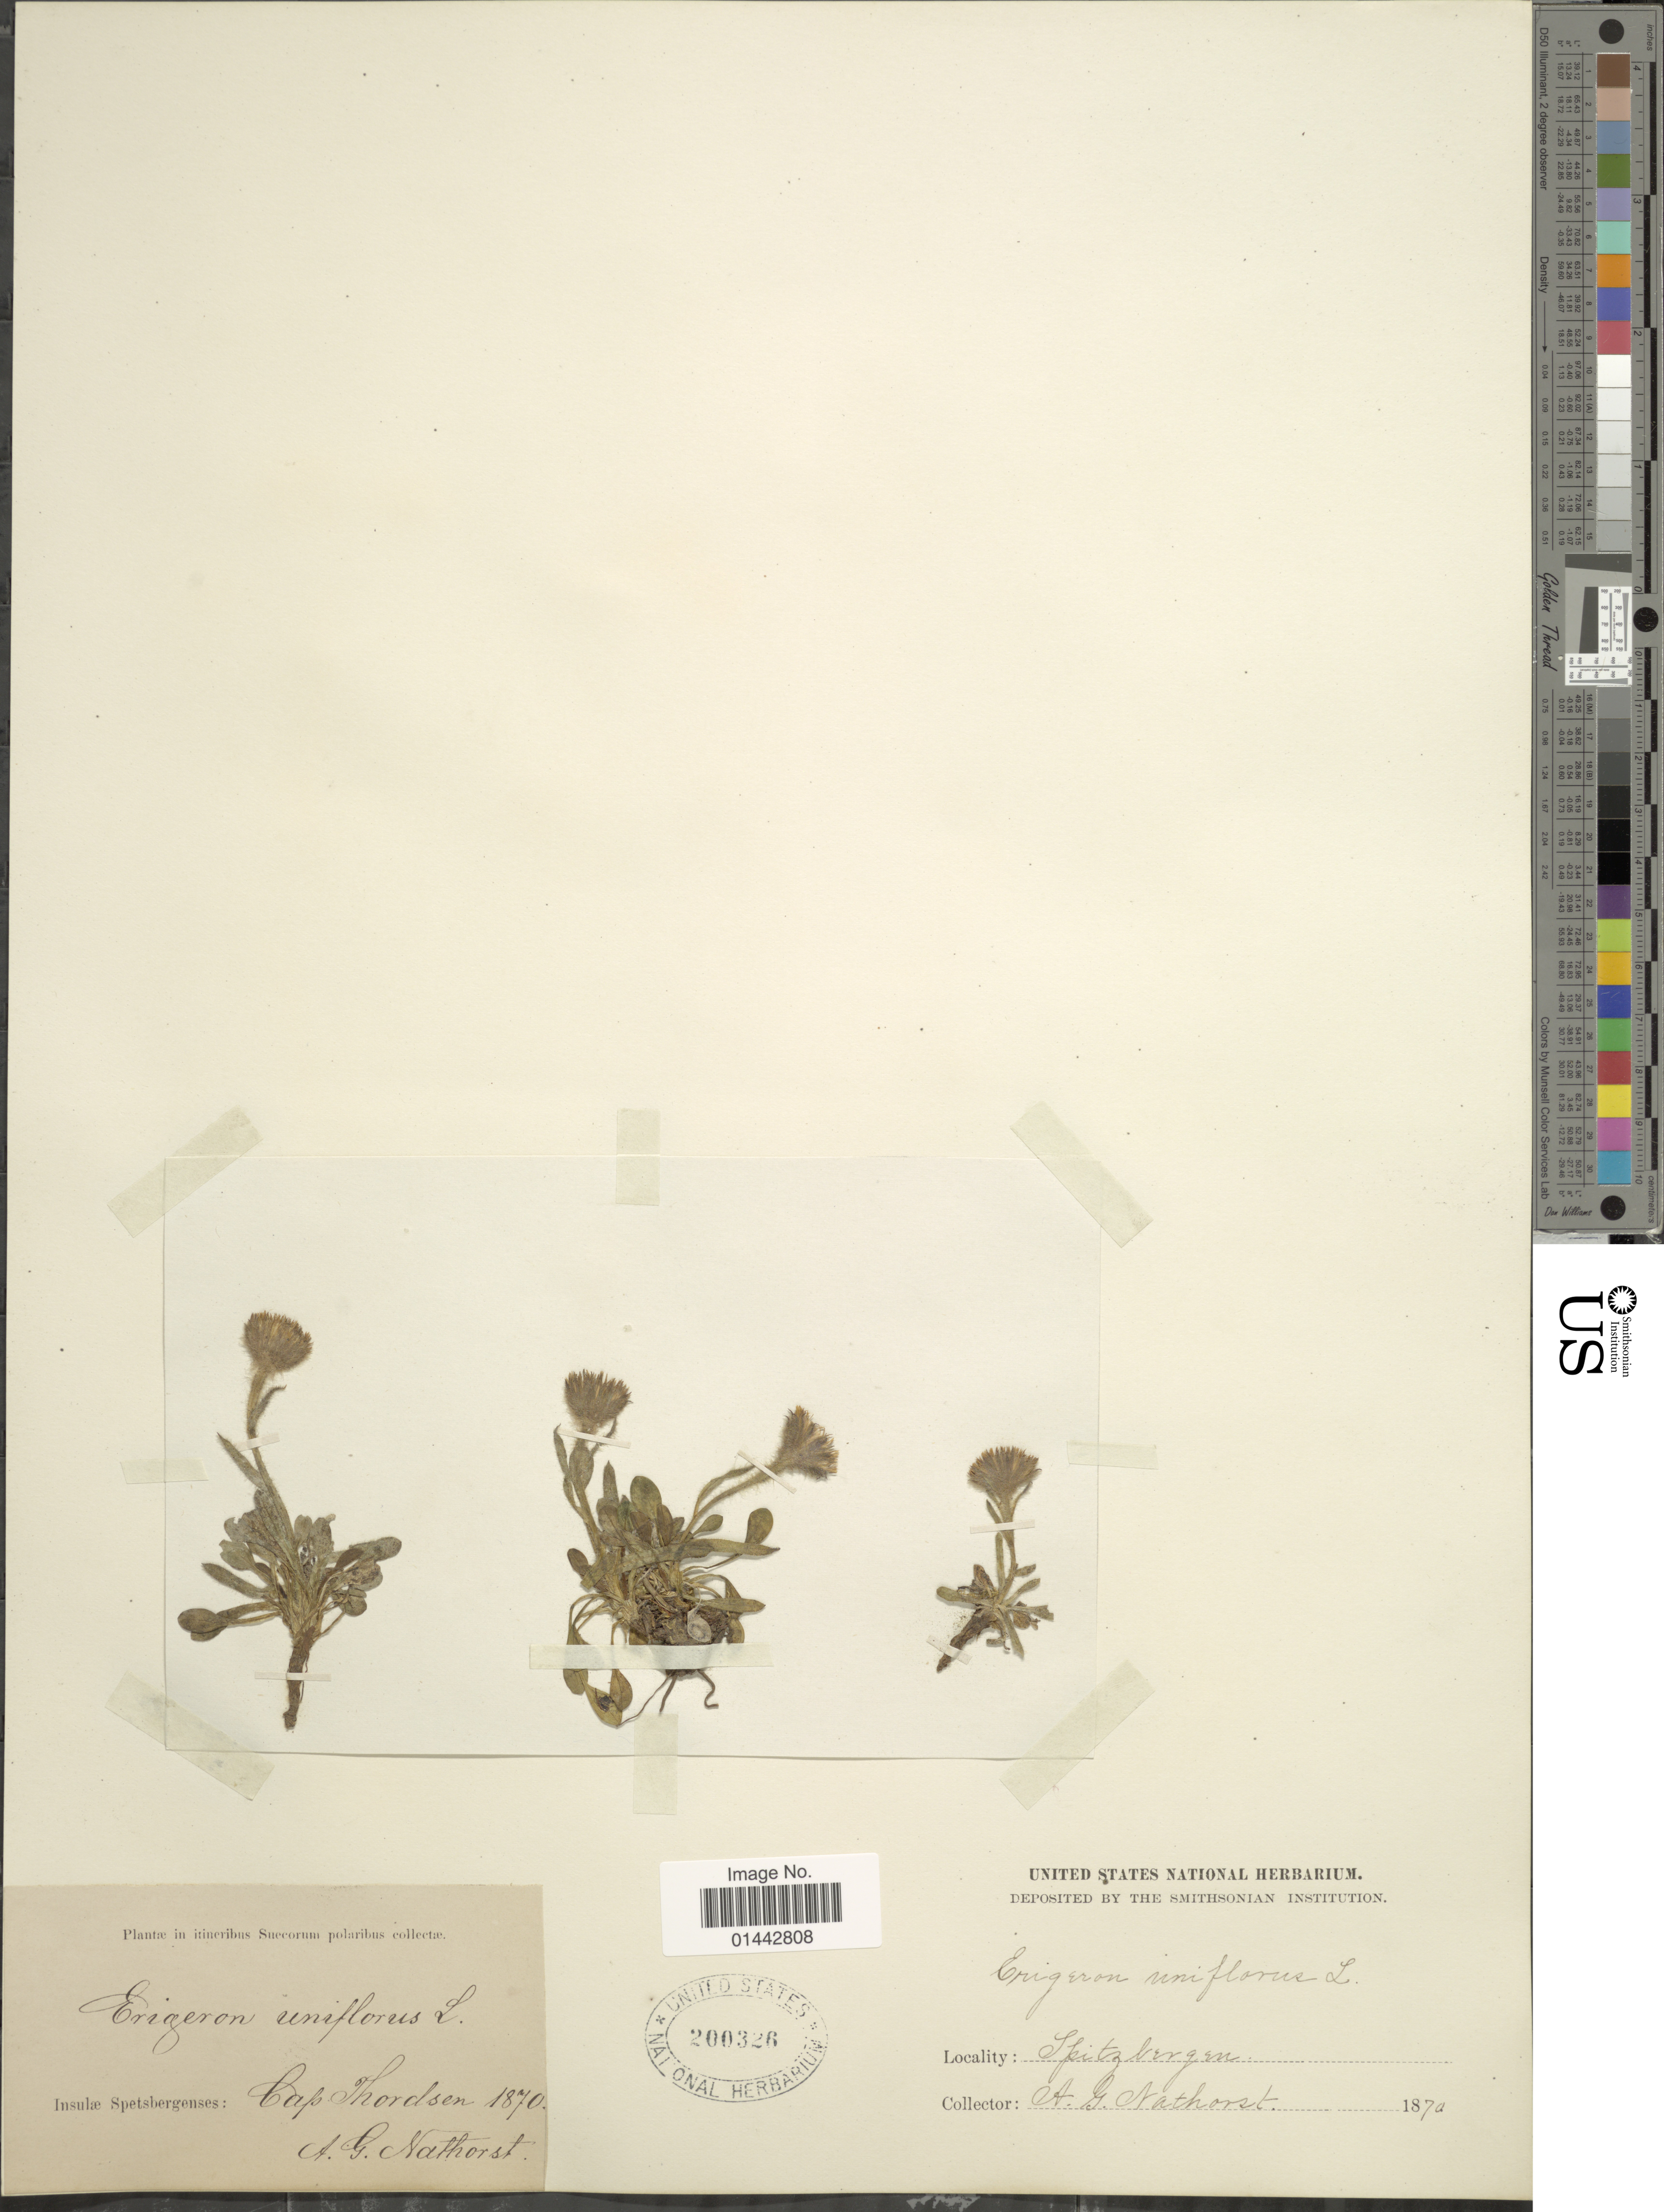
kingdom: Plantae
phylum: Tracheophyta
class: Magnoliopsida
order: Asterales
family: Asteraceae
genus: Erigeron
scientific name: Erigeron uniflorus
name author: L.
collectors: A. Nathorst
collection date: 1870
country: Norway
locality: In iteribus Suecorum polaribus collectæ, Insulæ Spetsbergenses: Cap Thordsen.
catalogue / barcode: US 200326